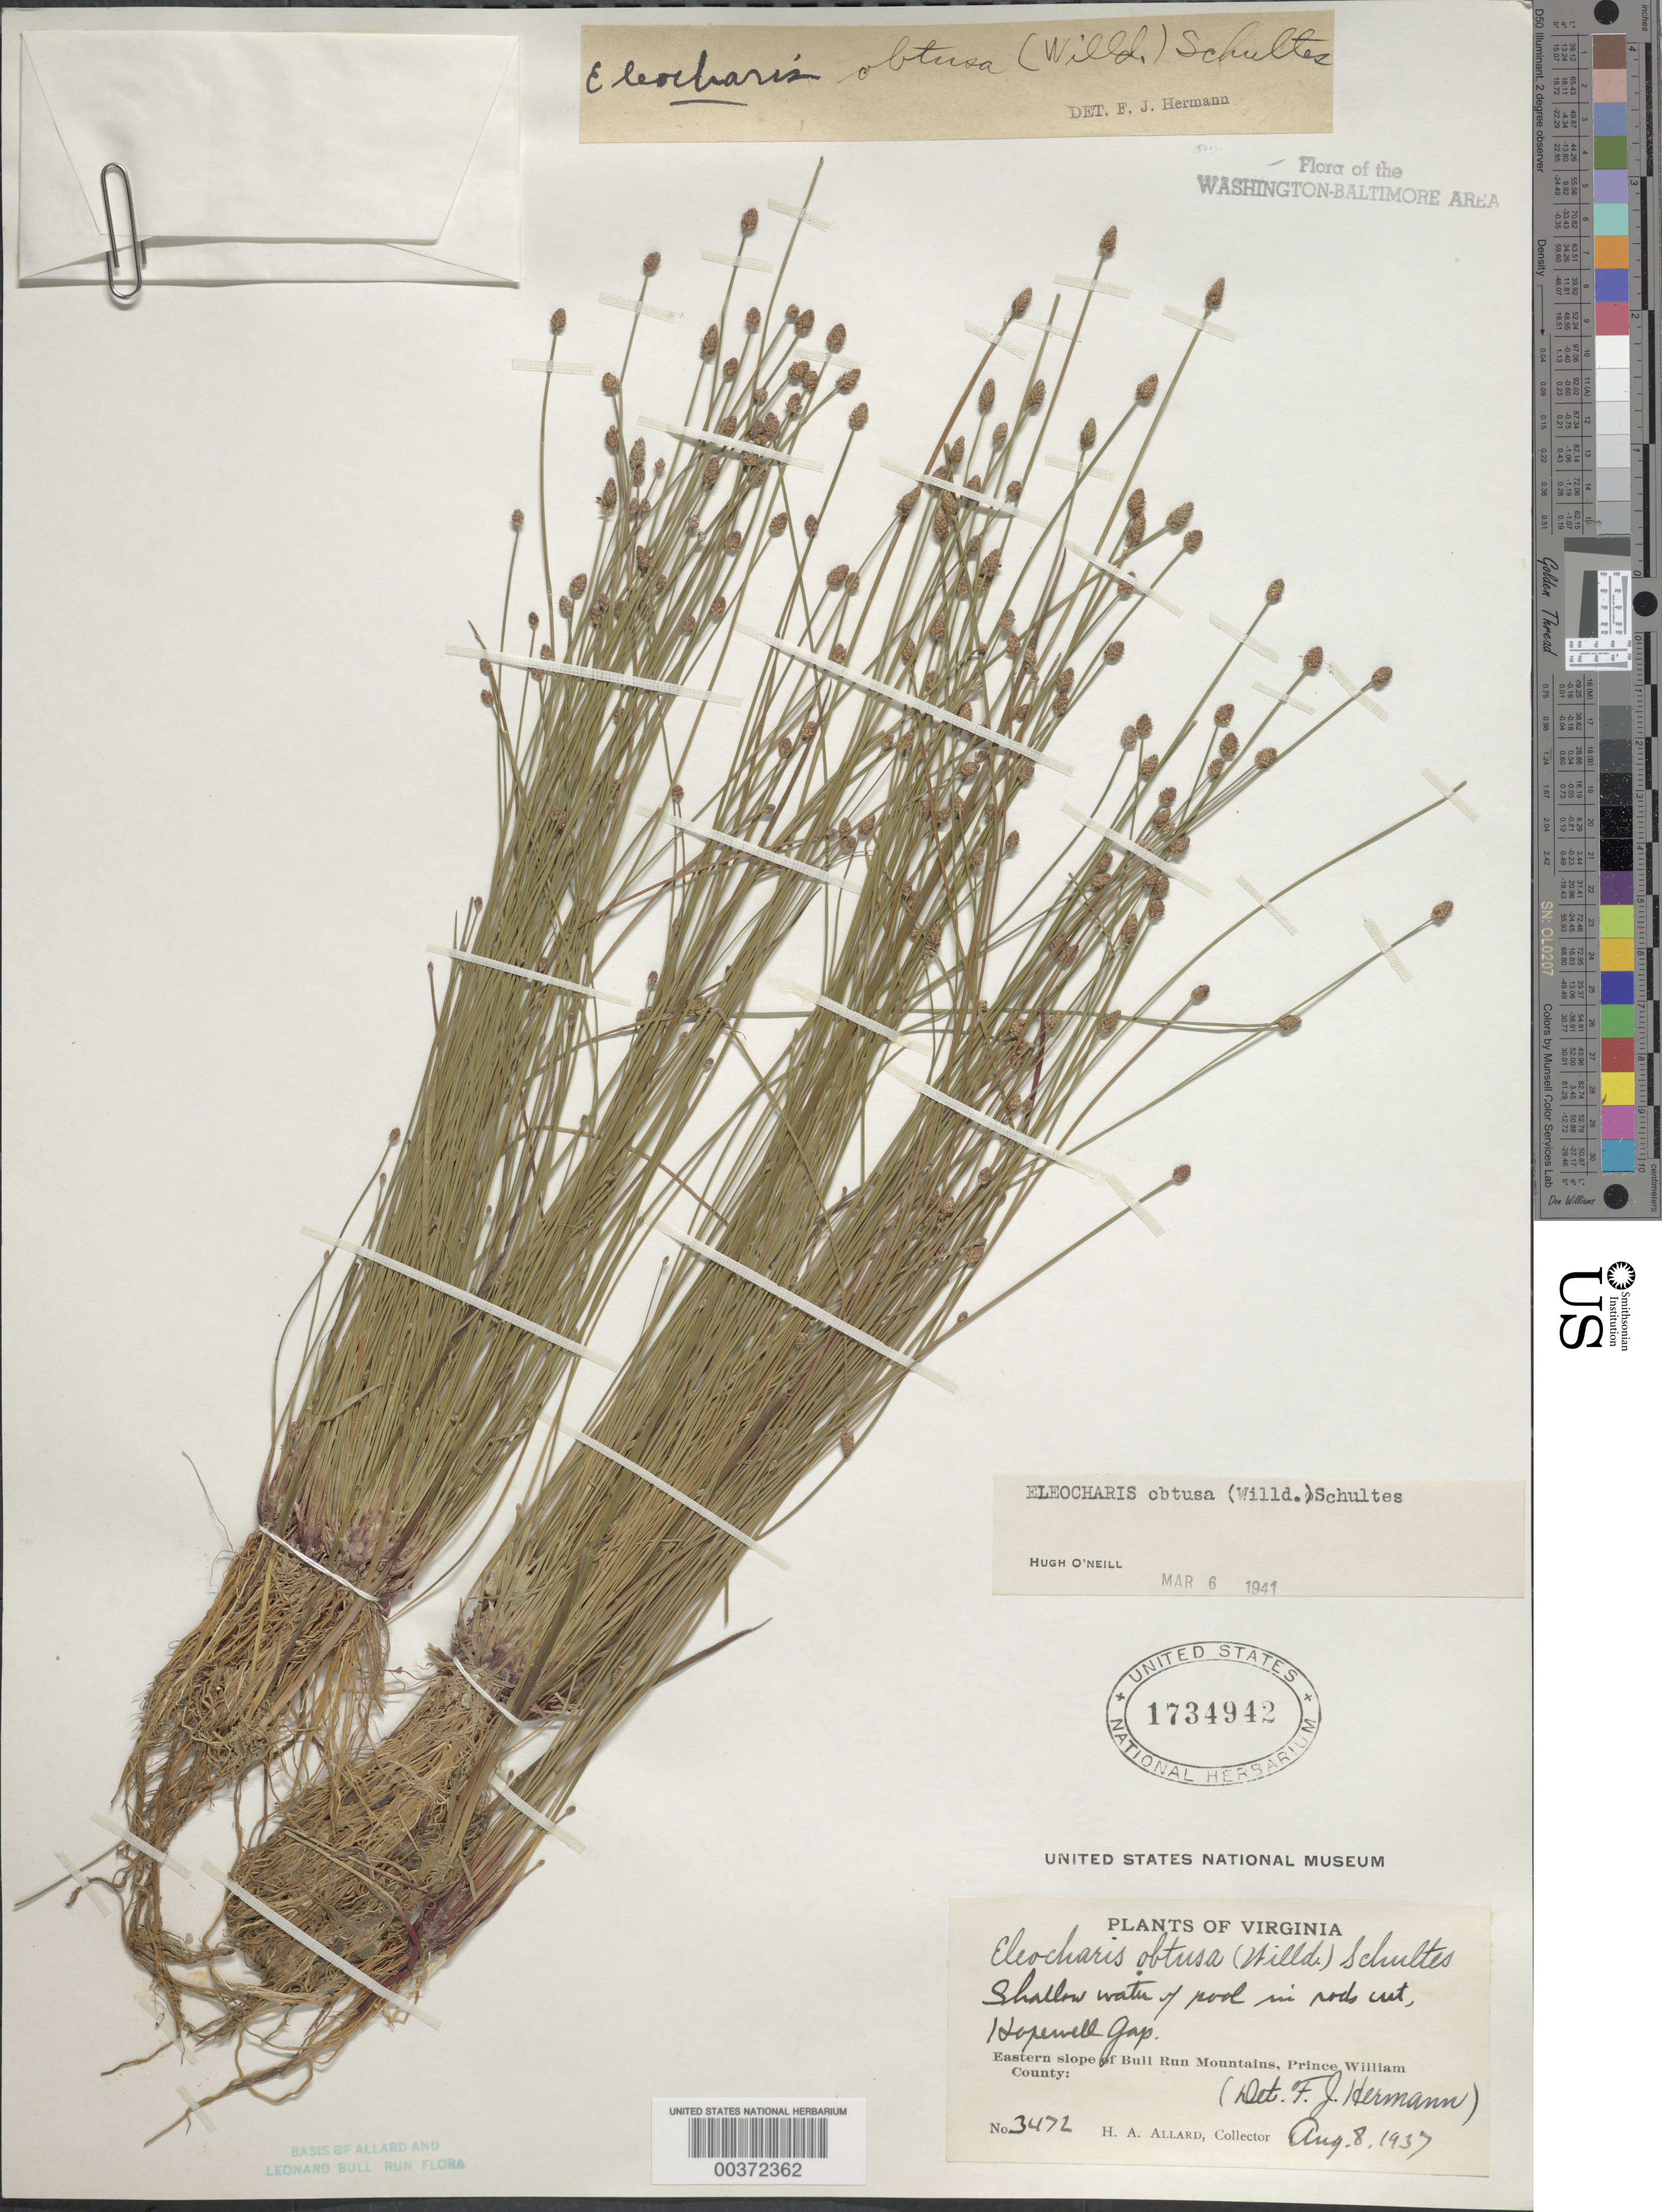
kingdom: Plantae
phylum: Tracheophyta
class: Liliopsida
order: Poales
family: Cyperaceae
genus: Eleocharis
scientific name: Eleocharis obtusa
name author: (Willd.) Schult.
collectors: H. A. Allard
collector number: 3472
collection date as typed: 08 Aug 1937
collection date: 1937-08-08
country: United States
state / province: Virginia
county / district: Prince William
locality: Hopewell Gap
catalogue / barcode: US 1734942